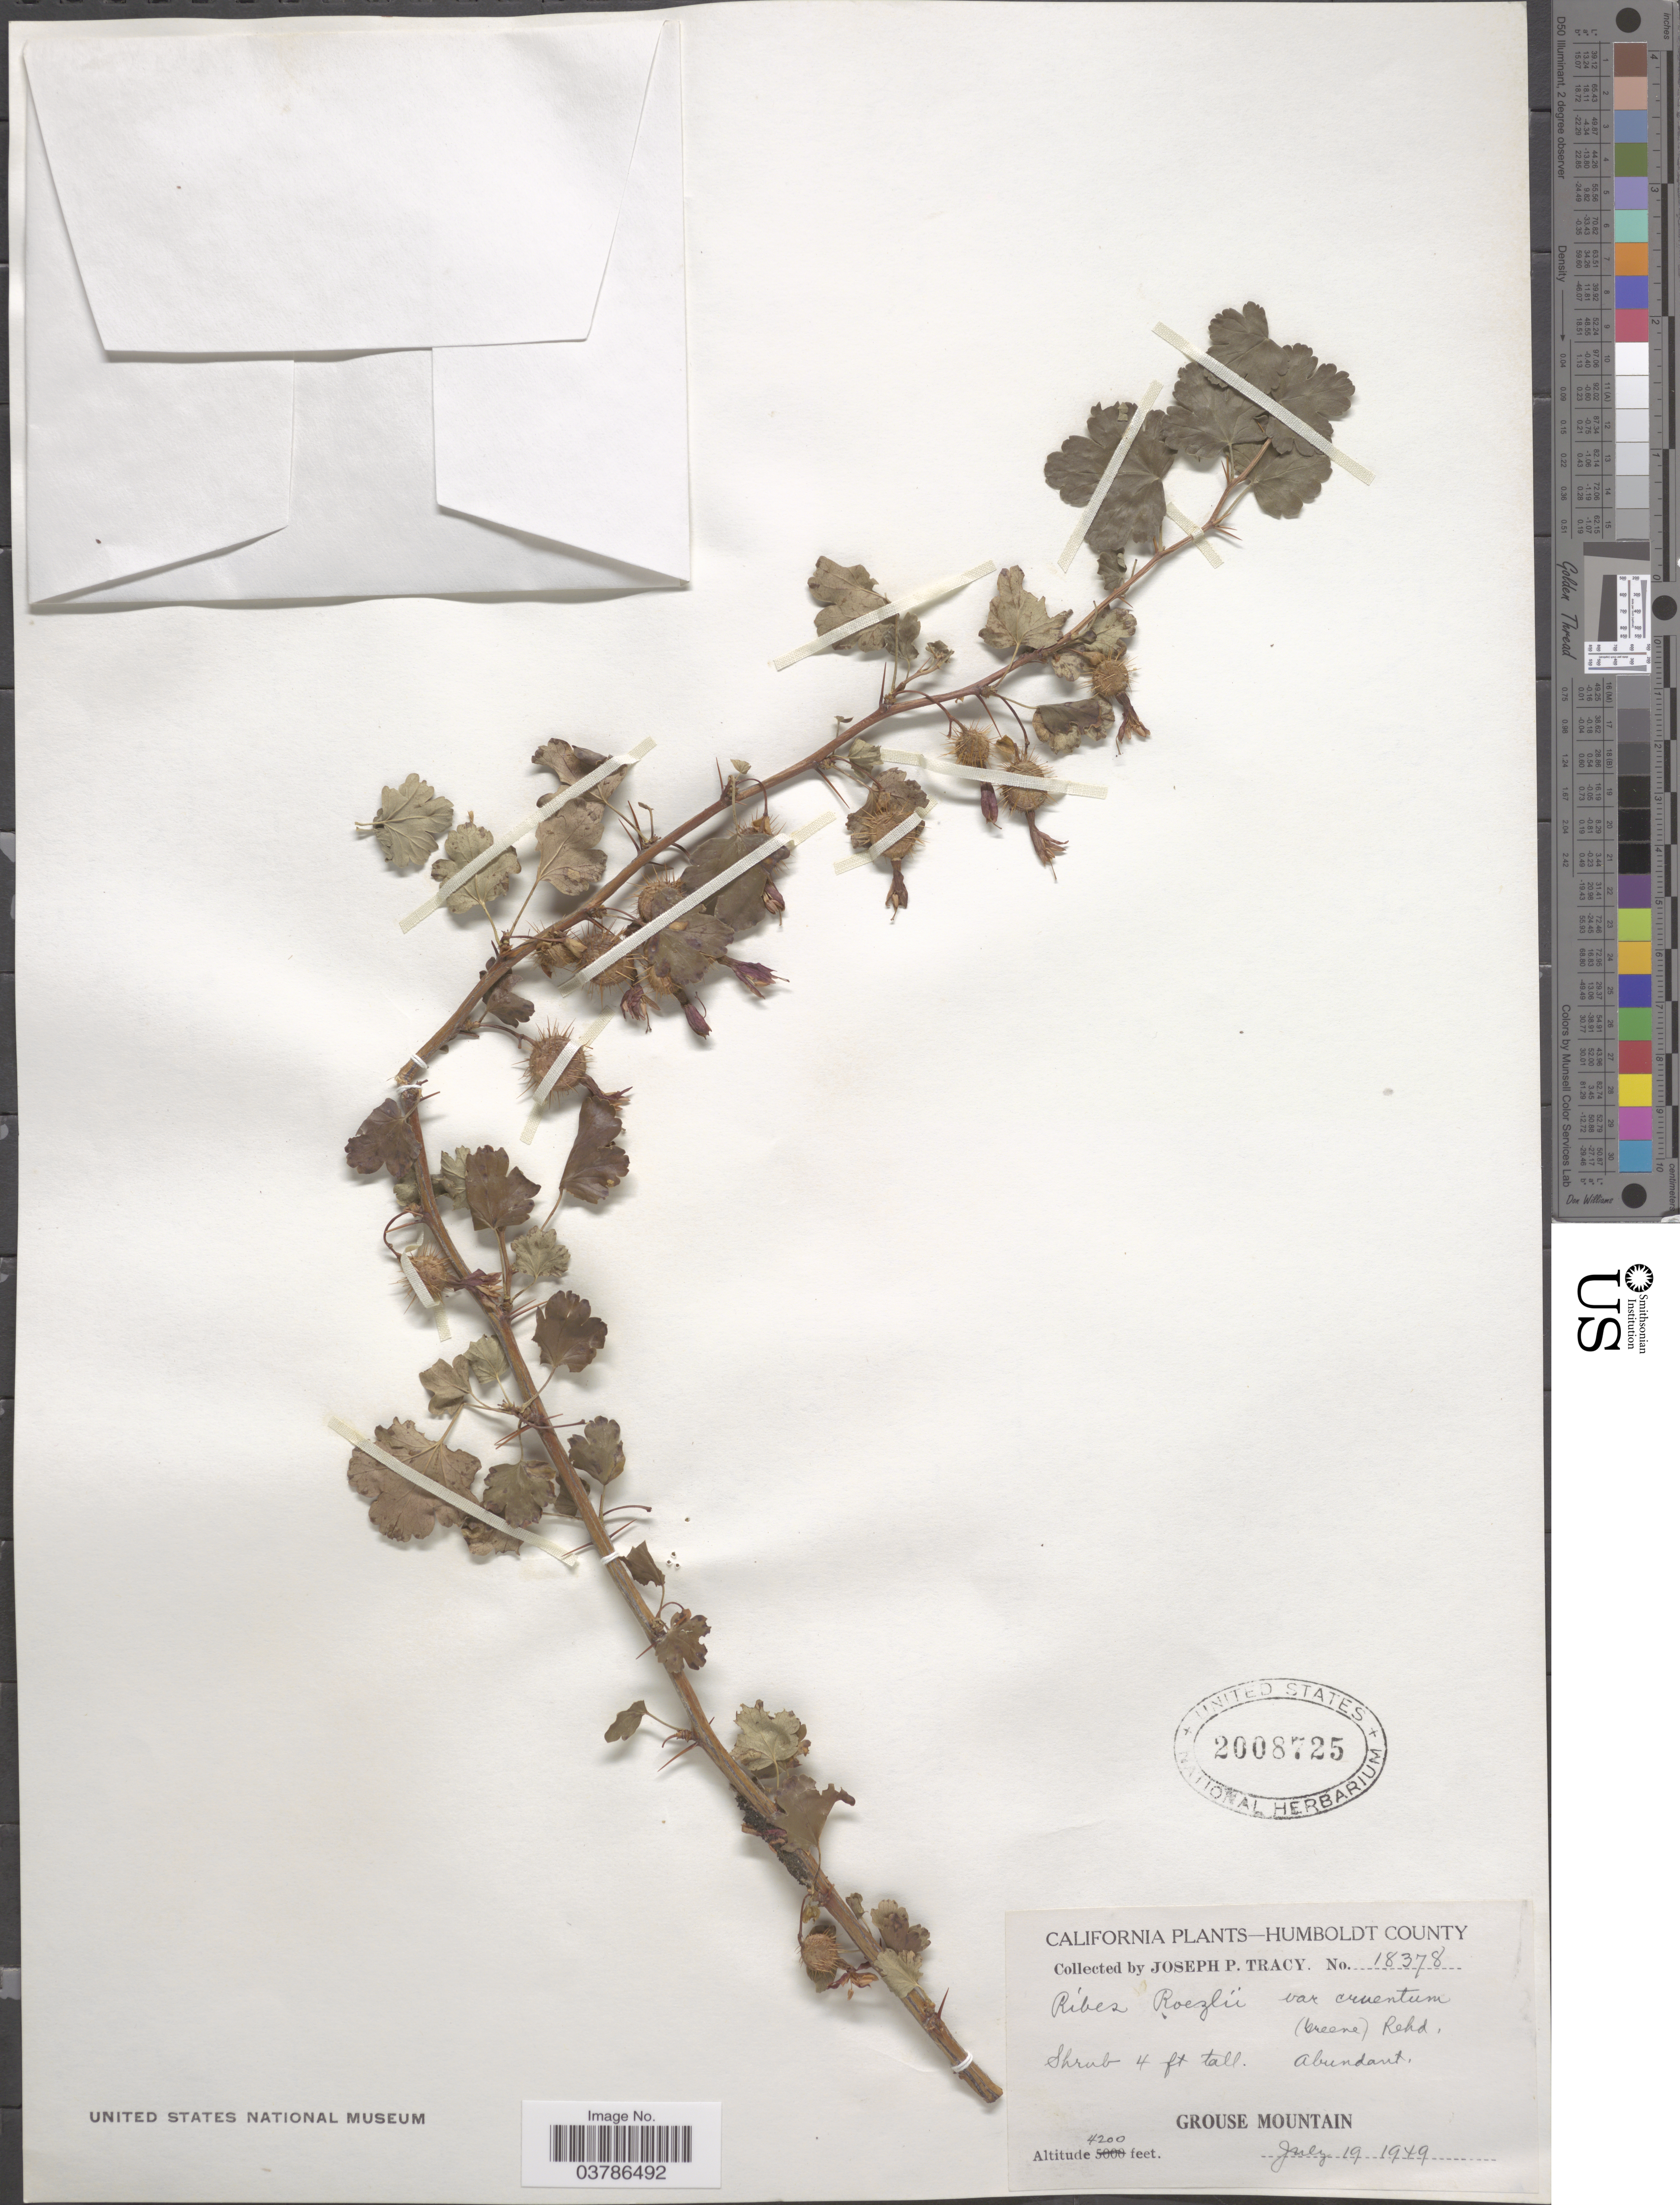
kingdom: Plantae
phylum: Tracheophyta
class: Magnoliopsida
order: Saxifragales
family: Grossulariaceae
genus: Ribes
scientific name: Ribes roezlii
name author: Regel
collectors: J. Tracy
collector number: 18378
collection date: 1949-07-19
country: United States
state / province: California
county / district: Humboldt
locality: Humboldt County. Grouse Mountain.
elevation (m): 1280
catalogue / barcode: US 2008725